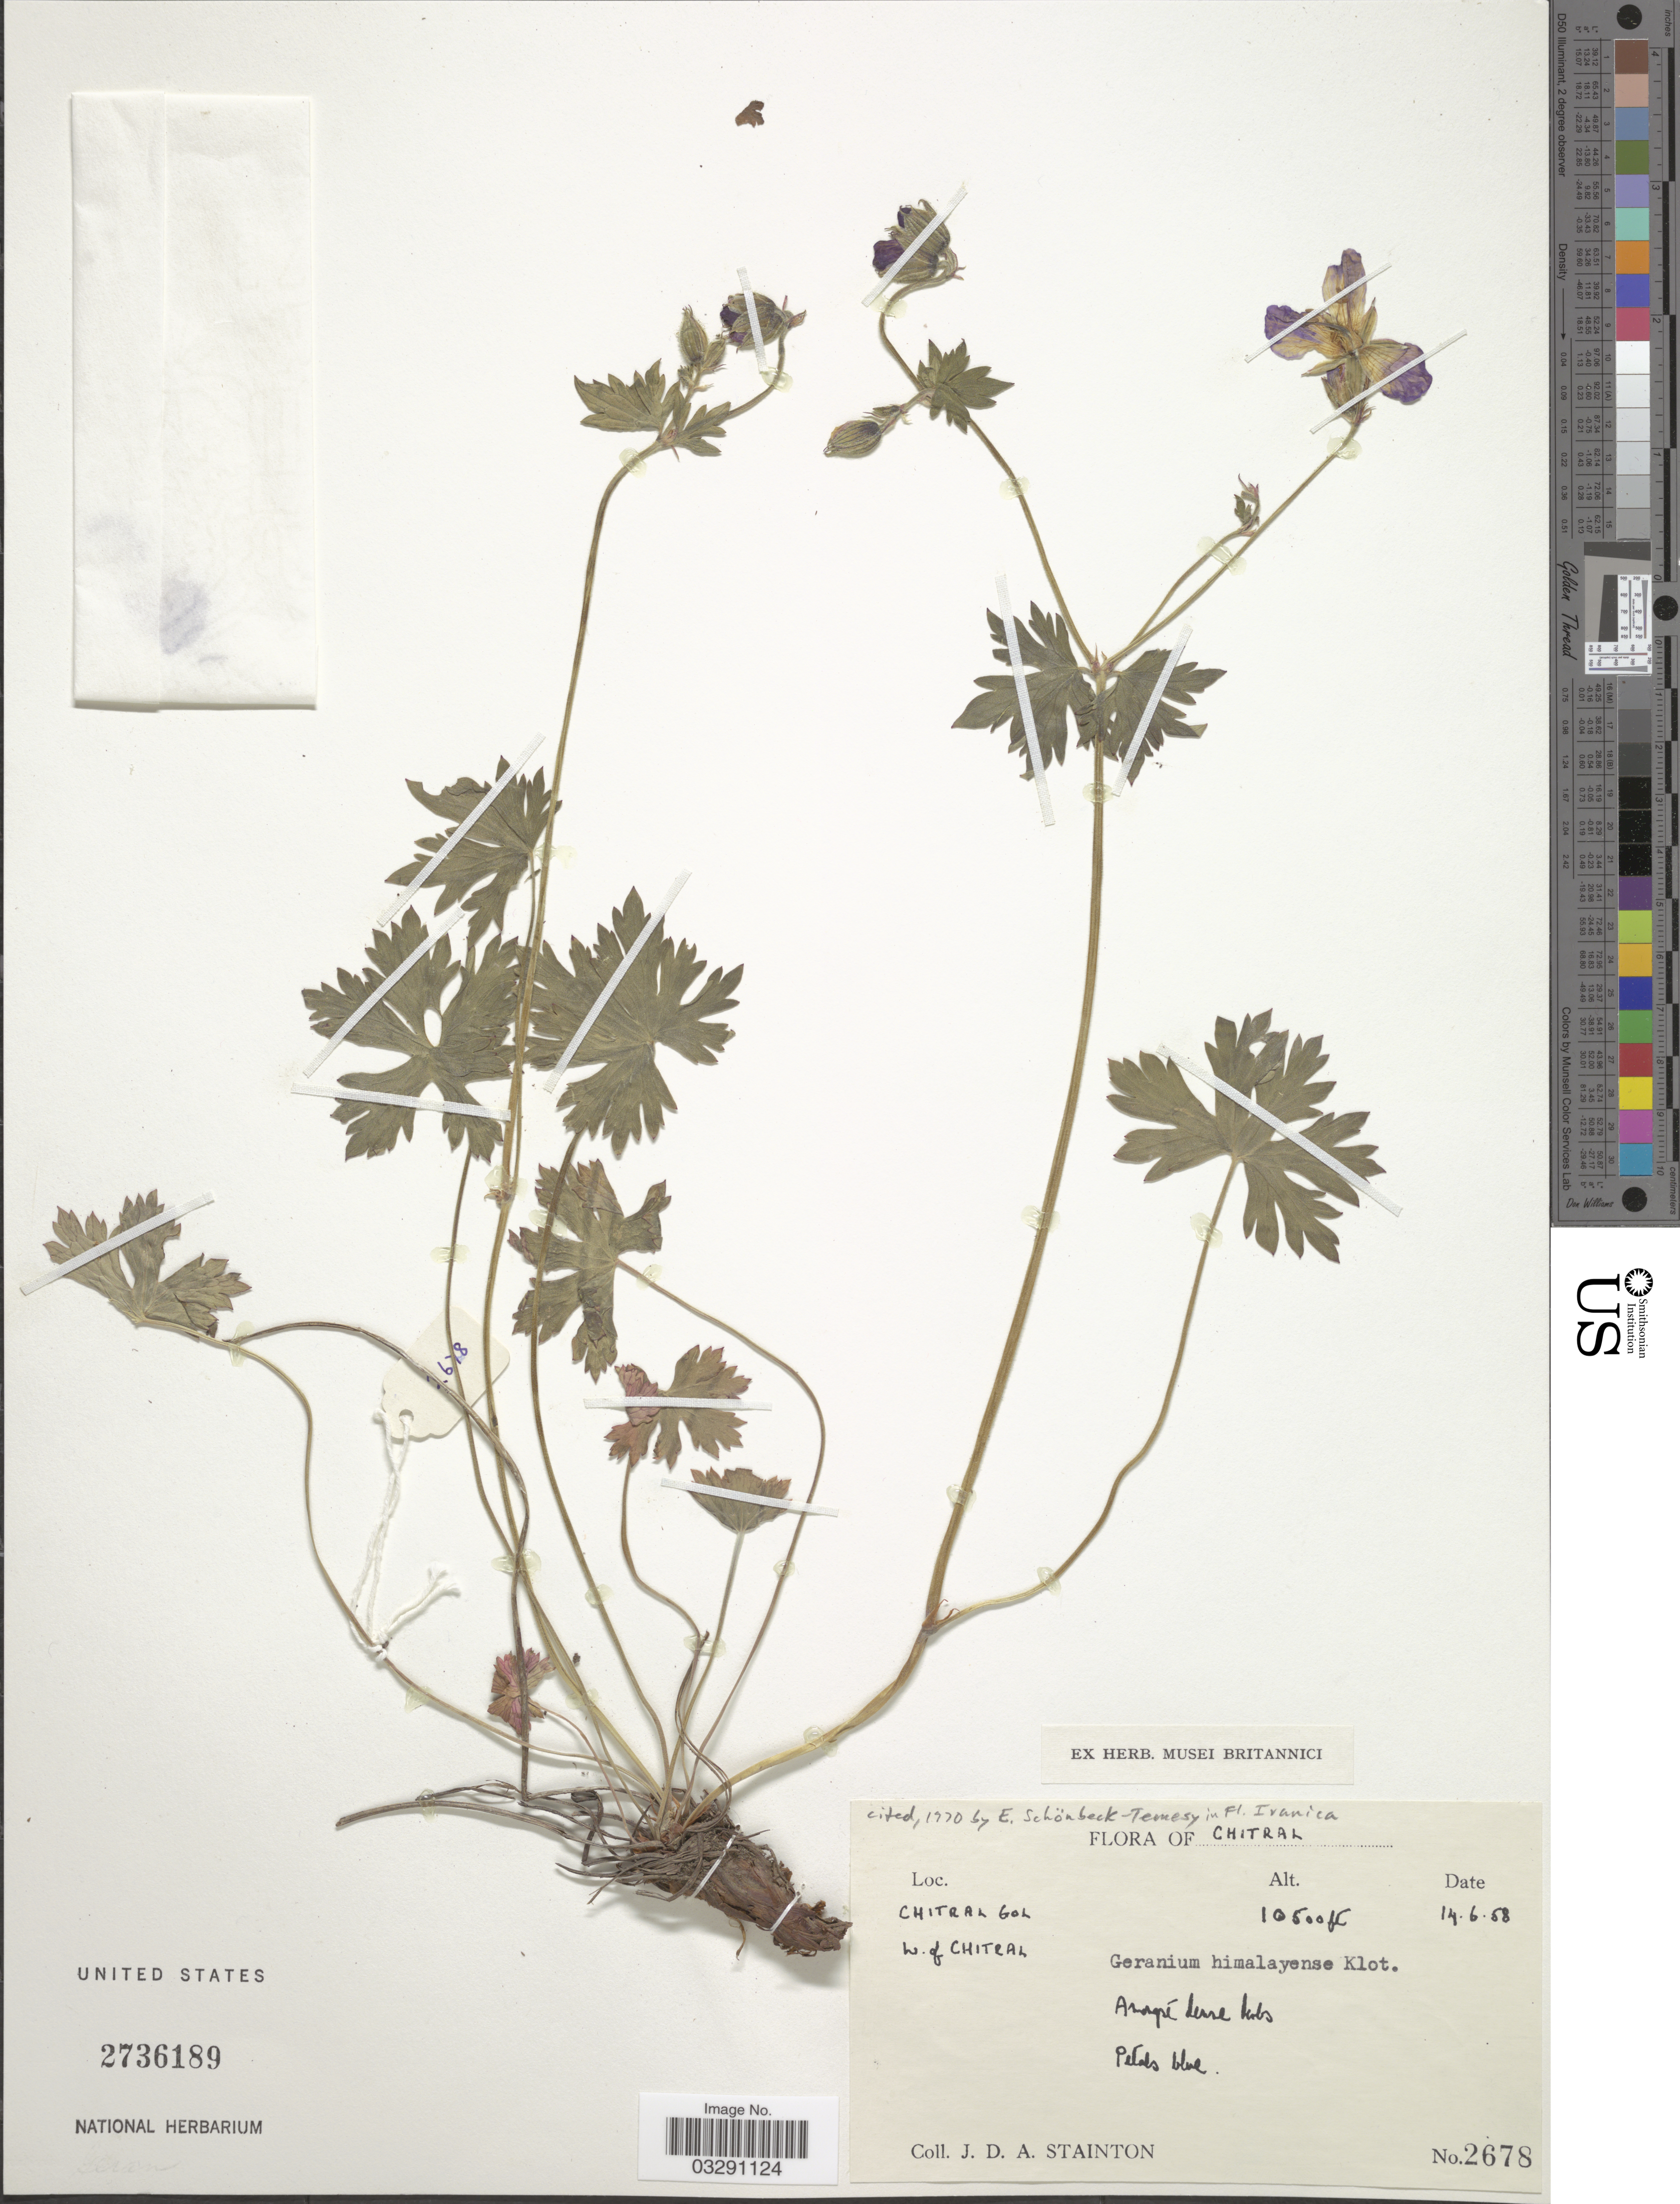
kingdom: Plantae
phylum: Tracheophyta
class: Magnoliopsida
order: Geraniales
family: Geraniaceae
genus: Geranium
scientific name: Geranium himalayense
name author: Klotzsch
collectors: J. Stainton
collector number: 2678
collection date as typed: Transcribed d/m/y: 14/6/58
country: Pakistan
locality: Chitral. Chitral Gol. W. of Chitral.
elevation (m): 3200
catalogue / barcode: US 2736189